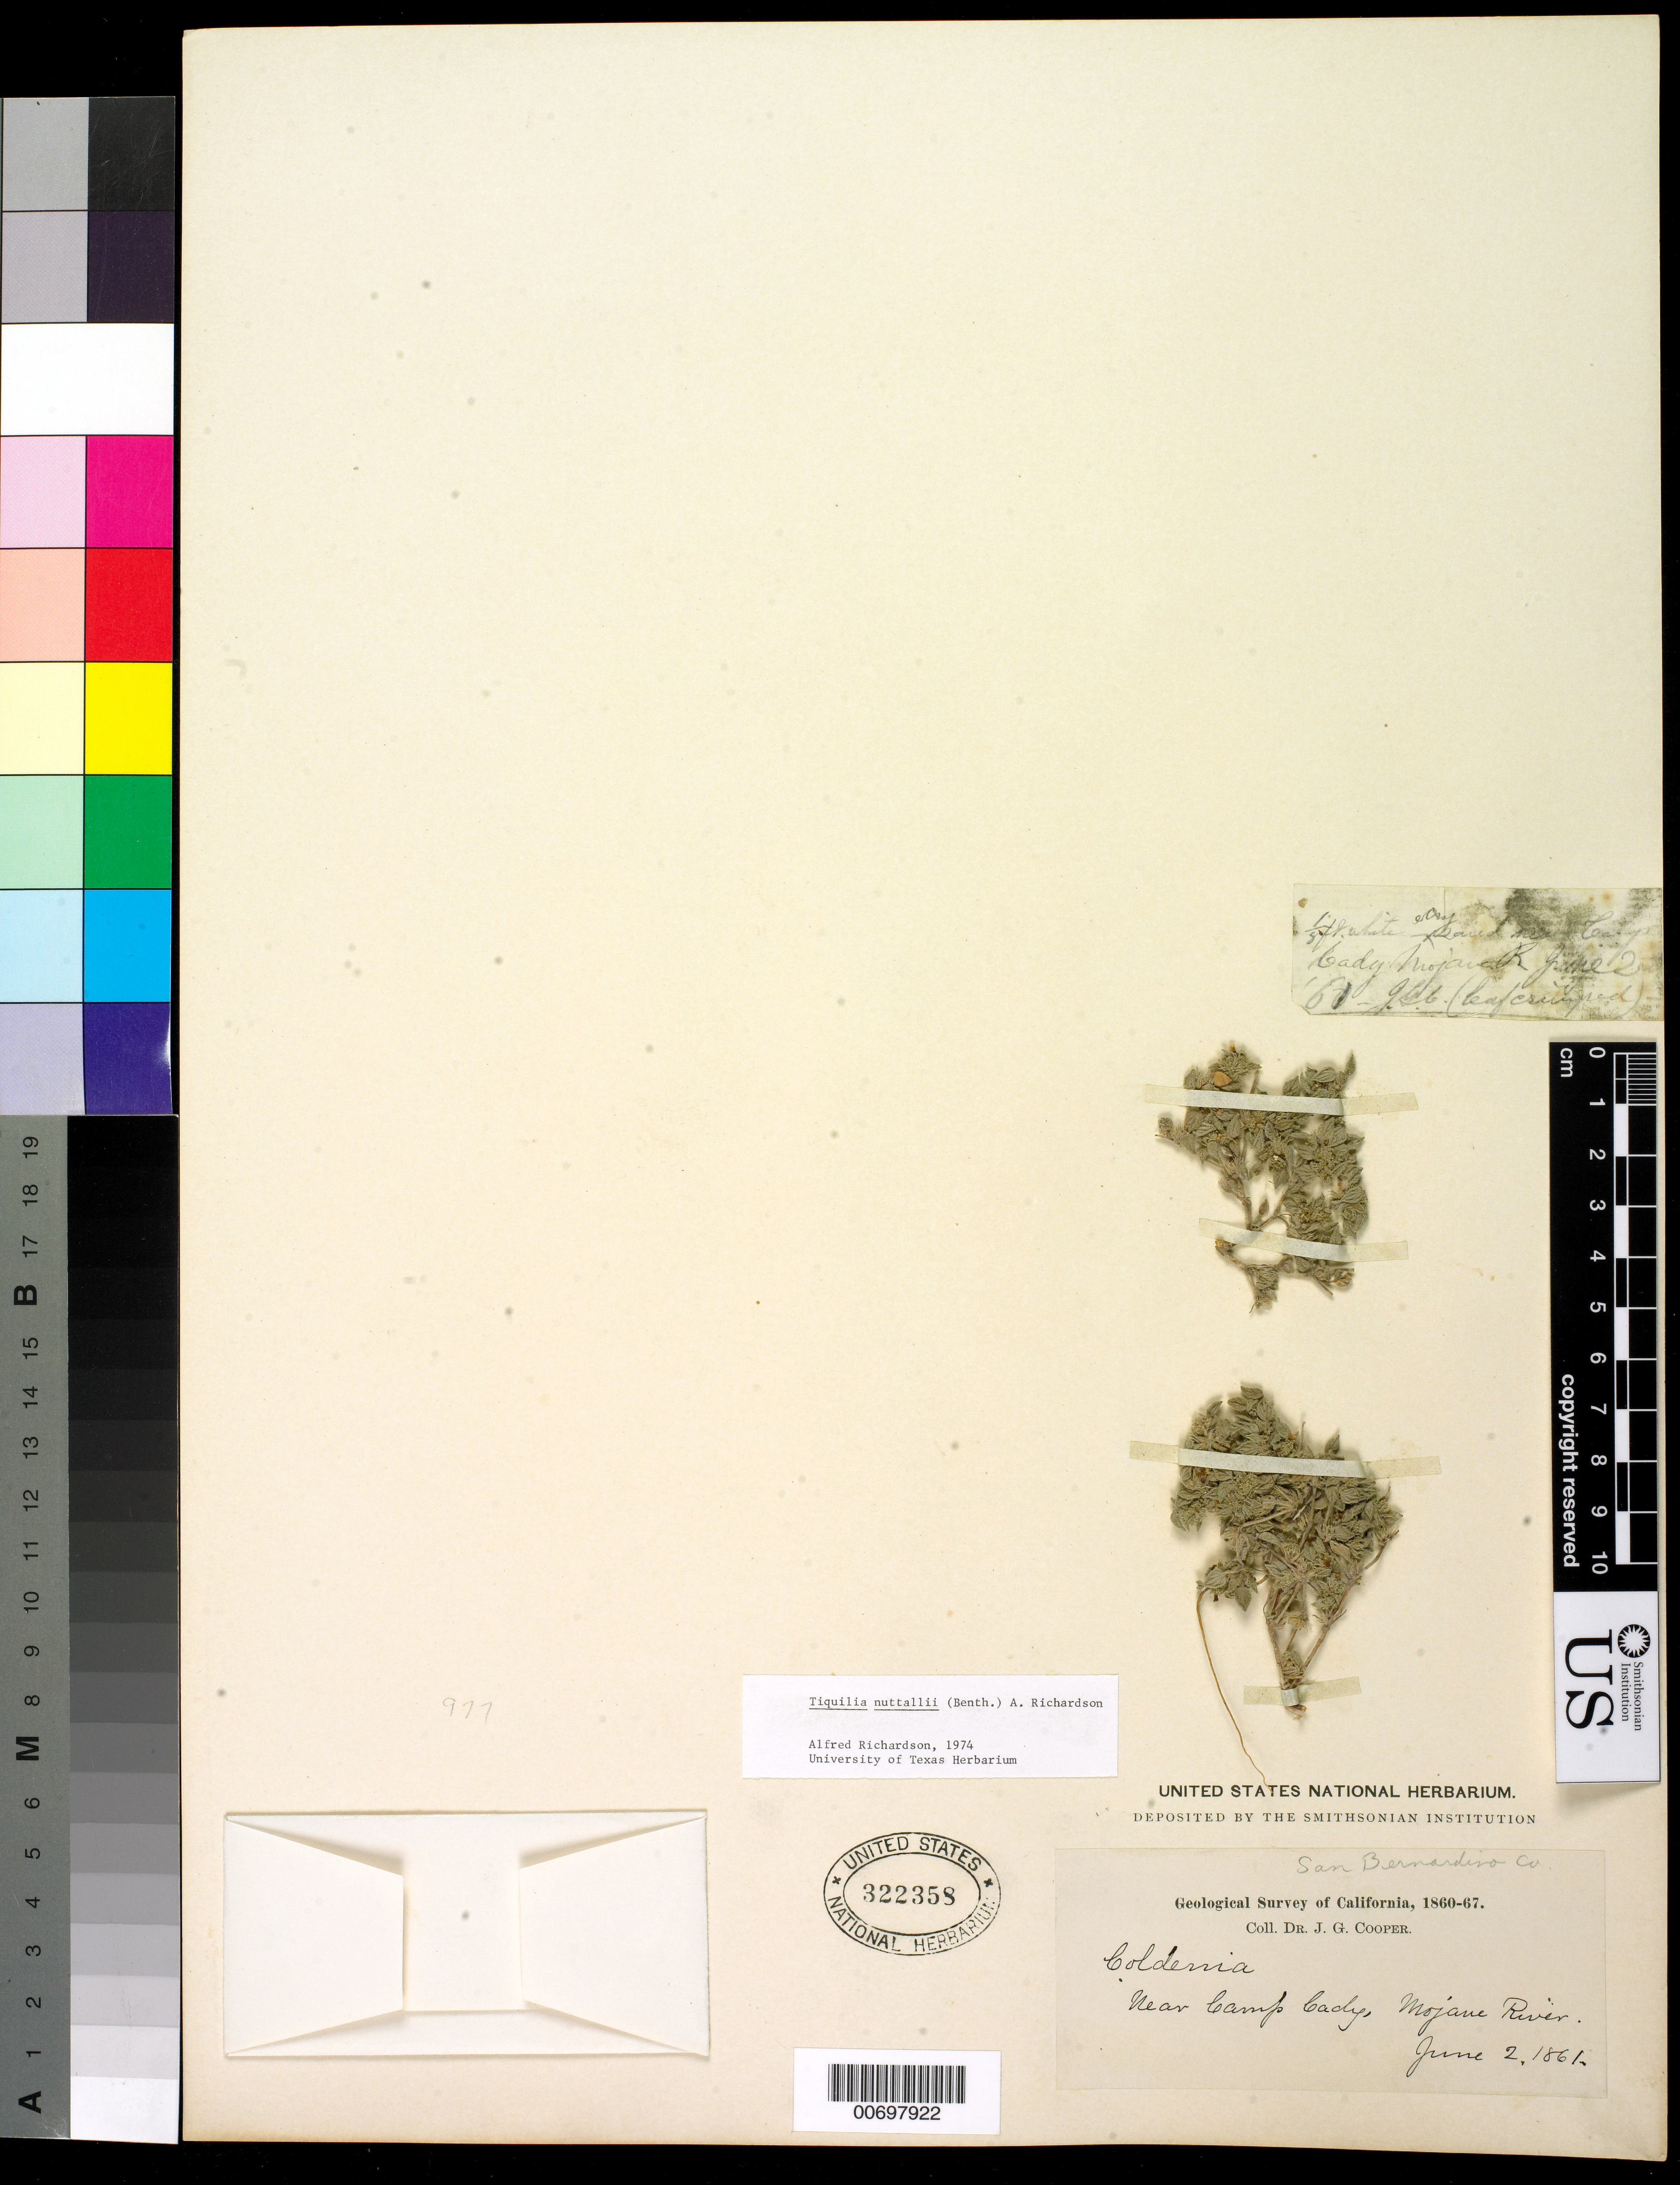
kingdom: Plantae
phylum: Tracheophyta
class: Magnoliopsida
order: Boraginales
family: Ehretiaceae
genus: Tiquilia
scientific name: Tiquilia nuttallii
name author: (Hook.) A.T. Richardson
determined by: Richardson, A. T.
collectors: J. G. Cooper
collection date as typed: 02 Jun 1861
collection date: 1861-06-02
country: United States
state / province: California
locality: Near Camp Cady, Mojave River.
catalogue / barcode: US 322358